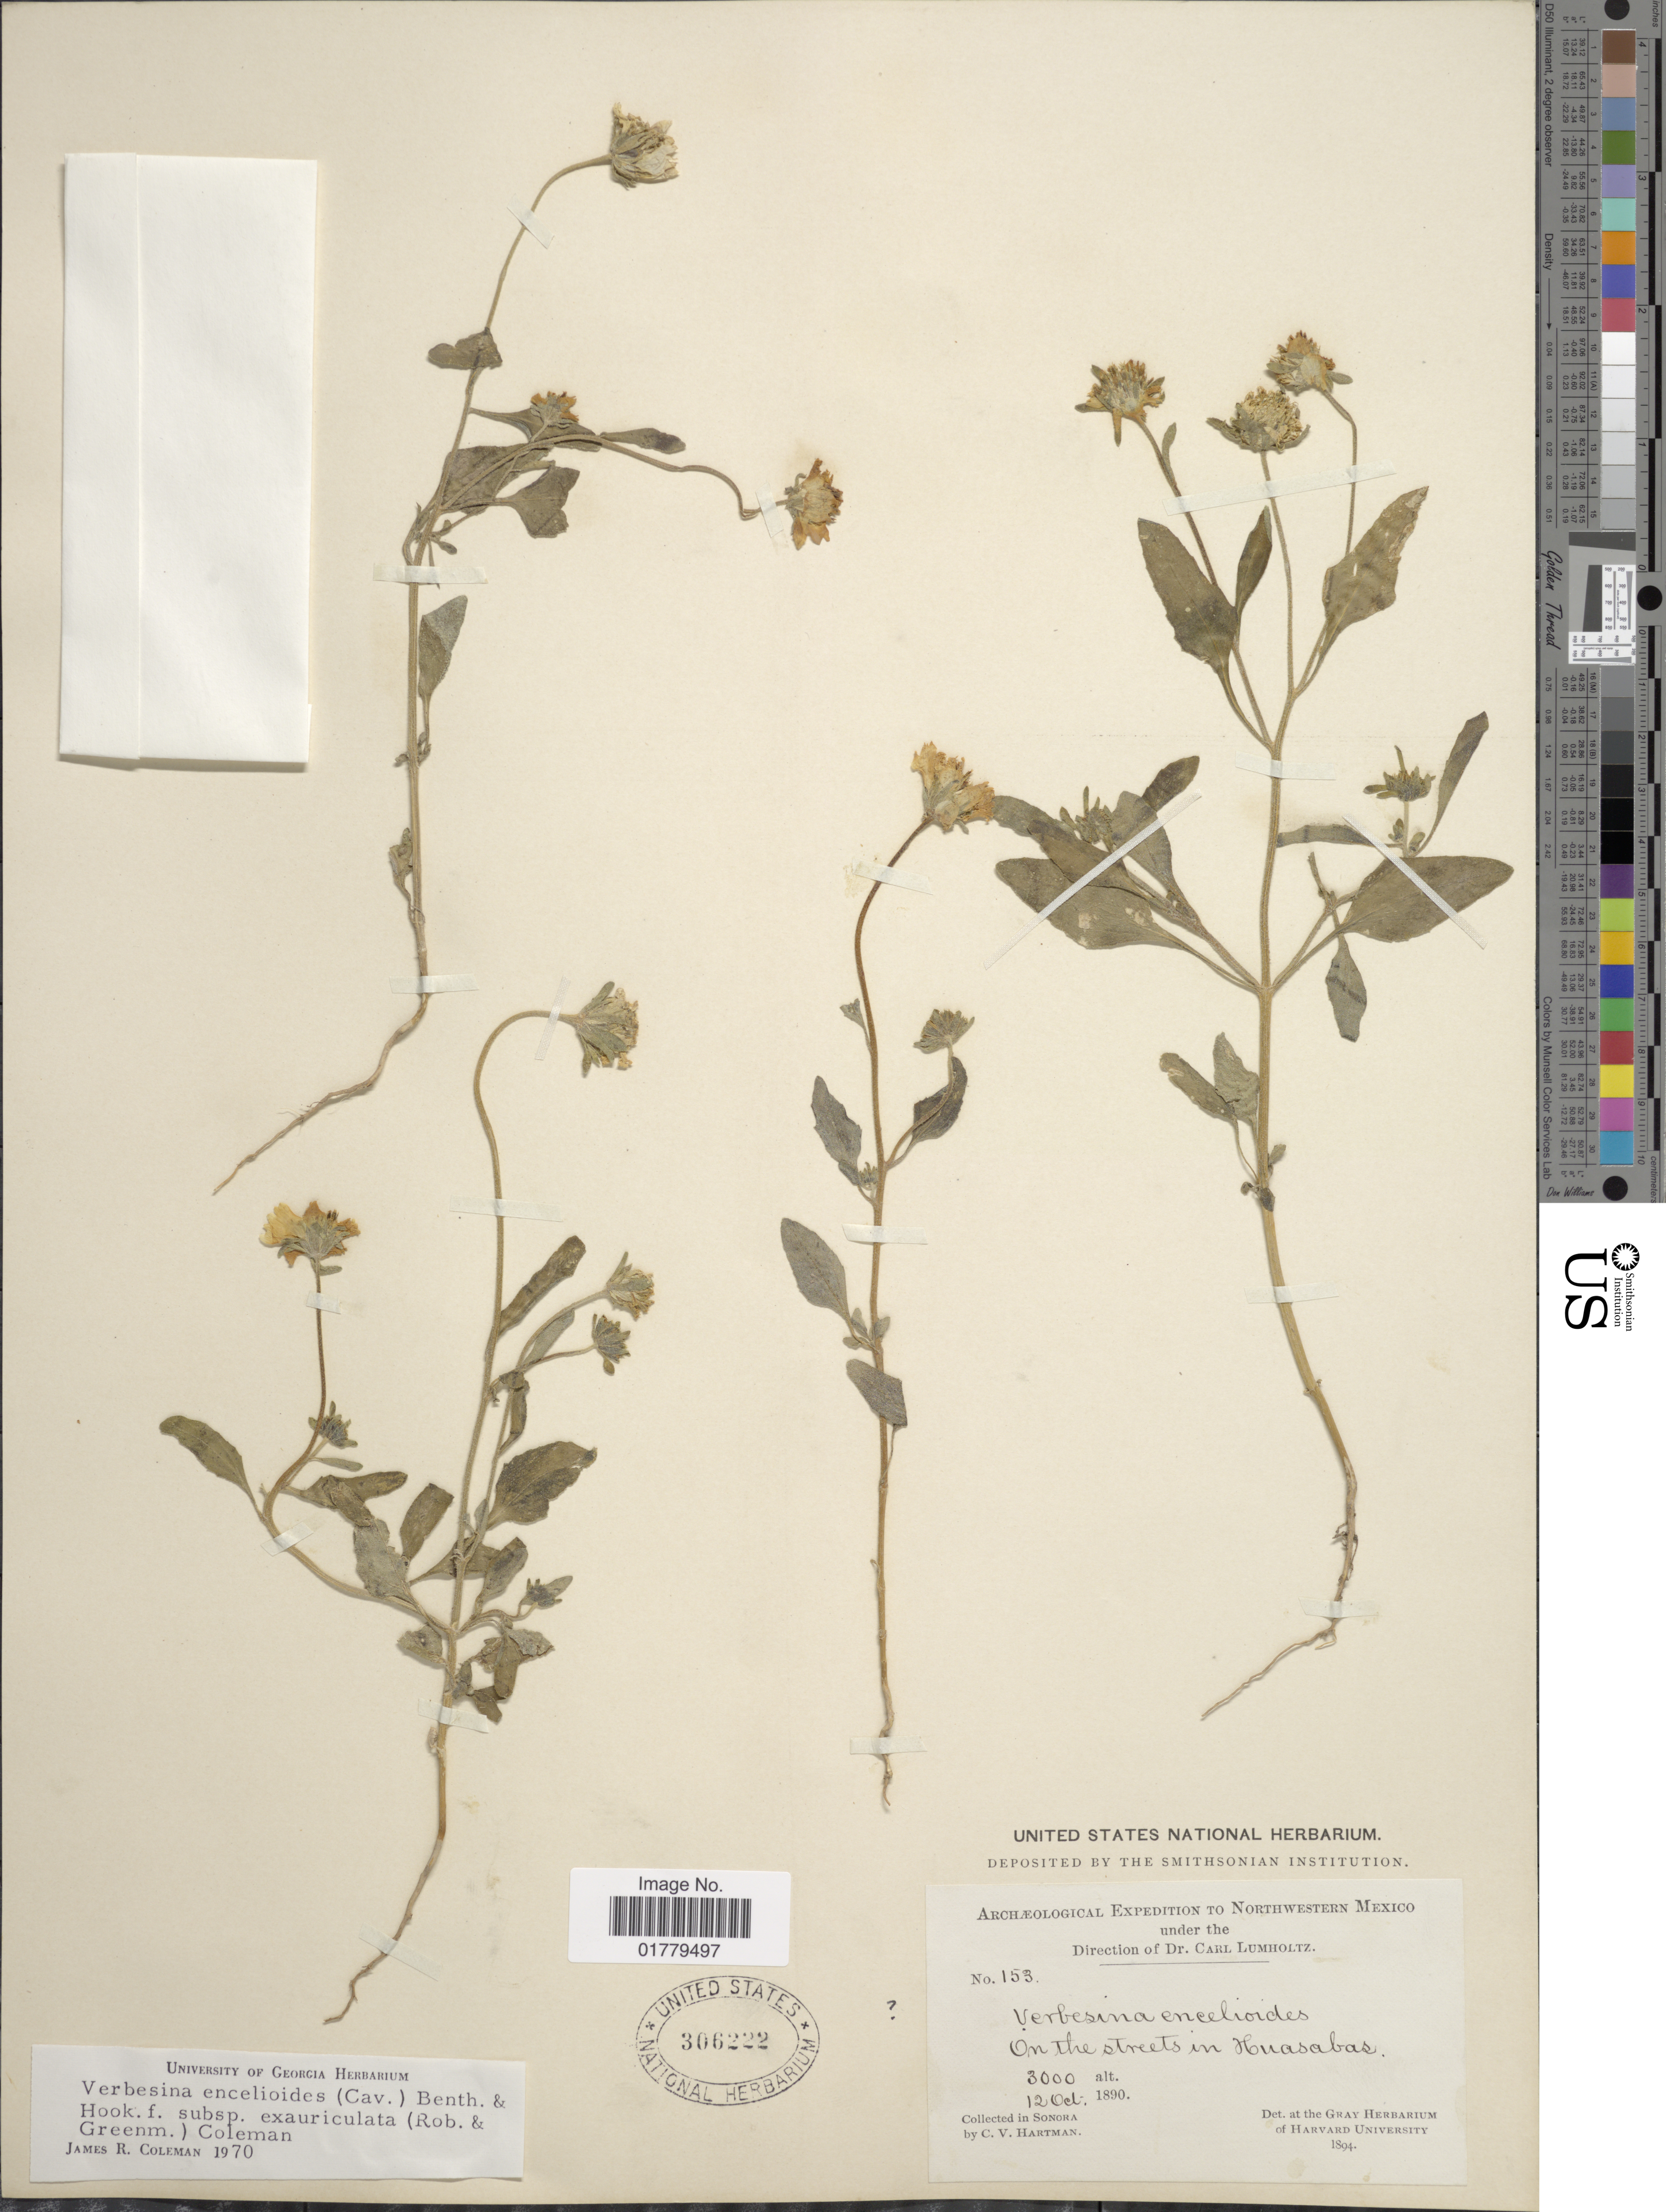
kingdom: Plantae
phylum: Tracheophyta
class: Magnoliopsida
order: Asterales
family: Asteraceae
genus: Verbesina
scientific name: Verbesina encelioides var. cana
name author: (B.L. Rob.) Greenm.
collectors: C. V. Hartman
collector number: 153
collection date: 1890-10-12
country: Mexico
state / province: Sonora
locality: On the streets in Huasabas. In Sonora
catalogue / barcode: US 306222